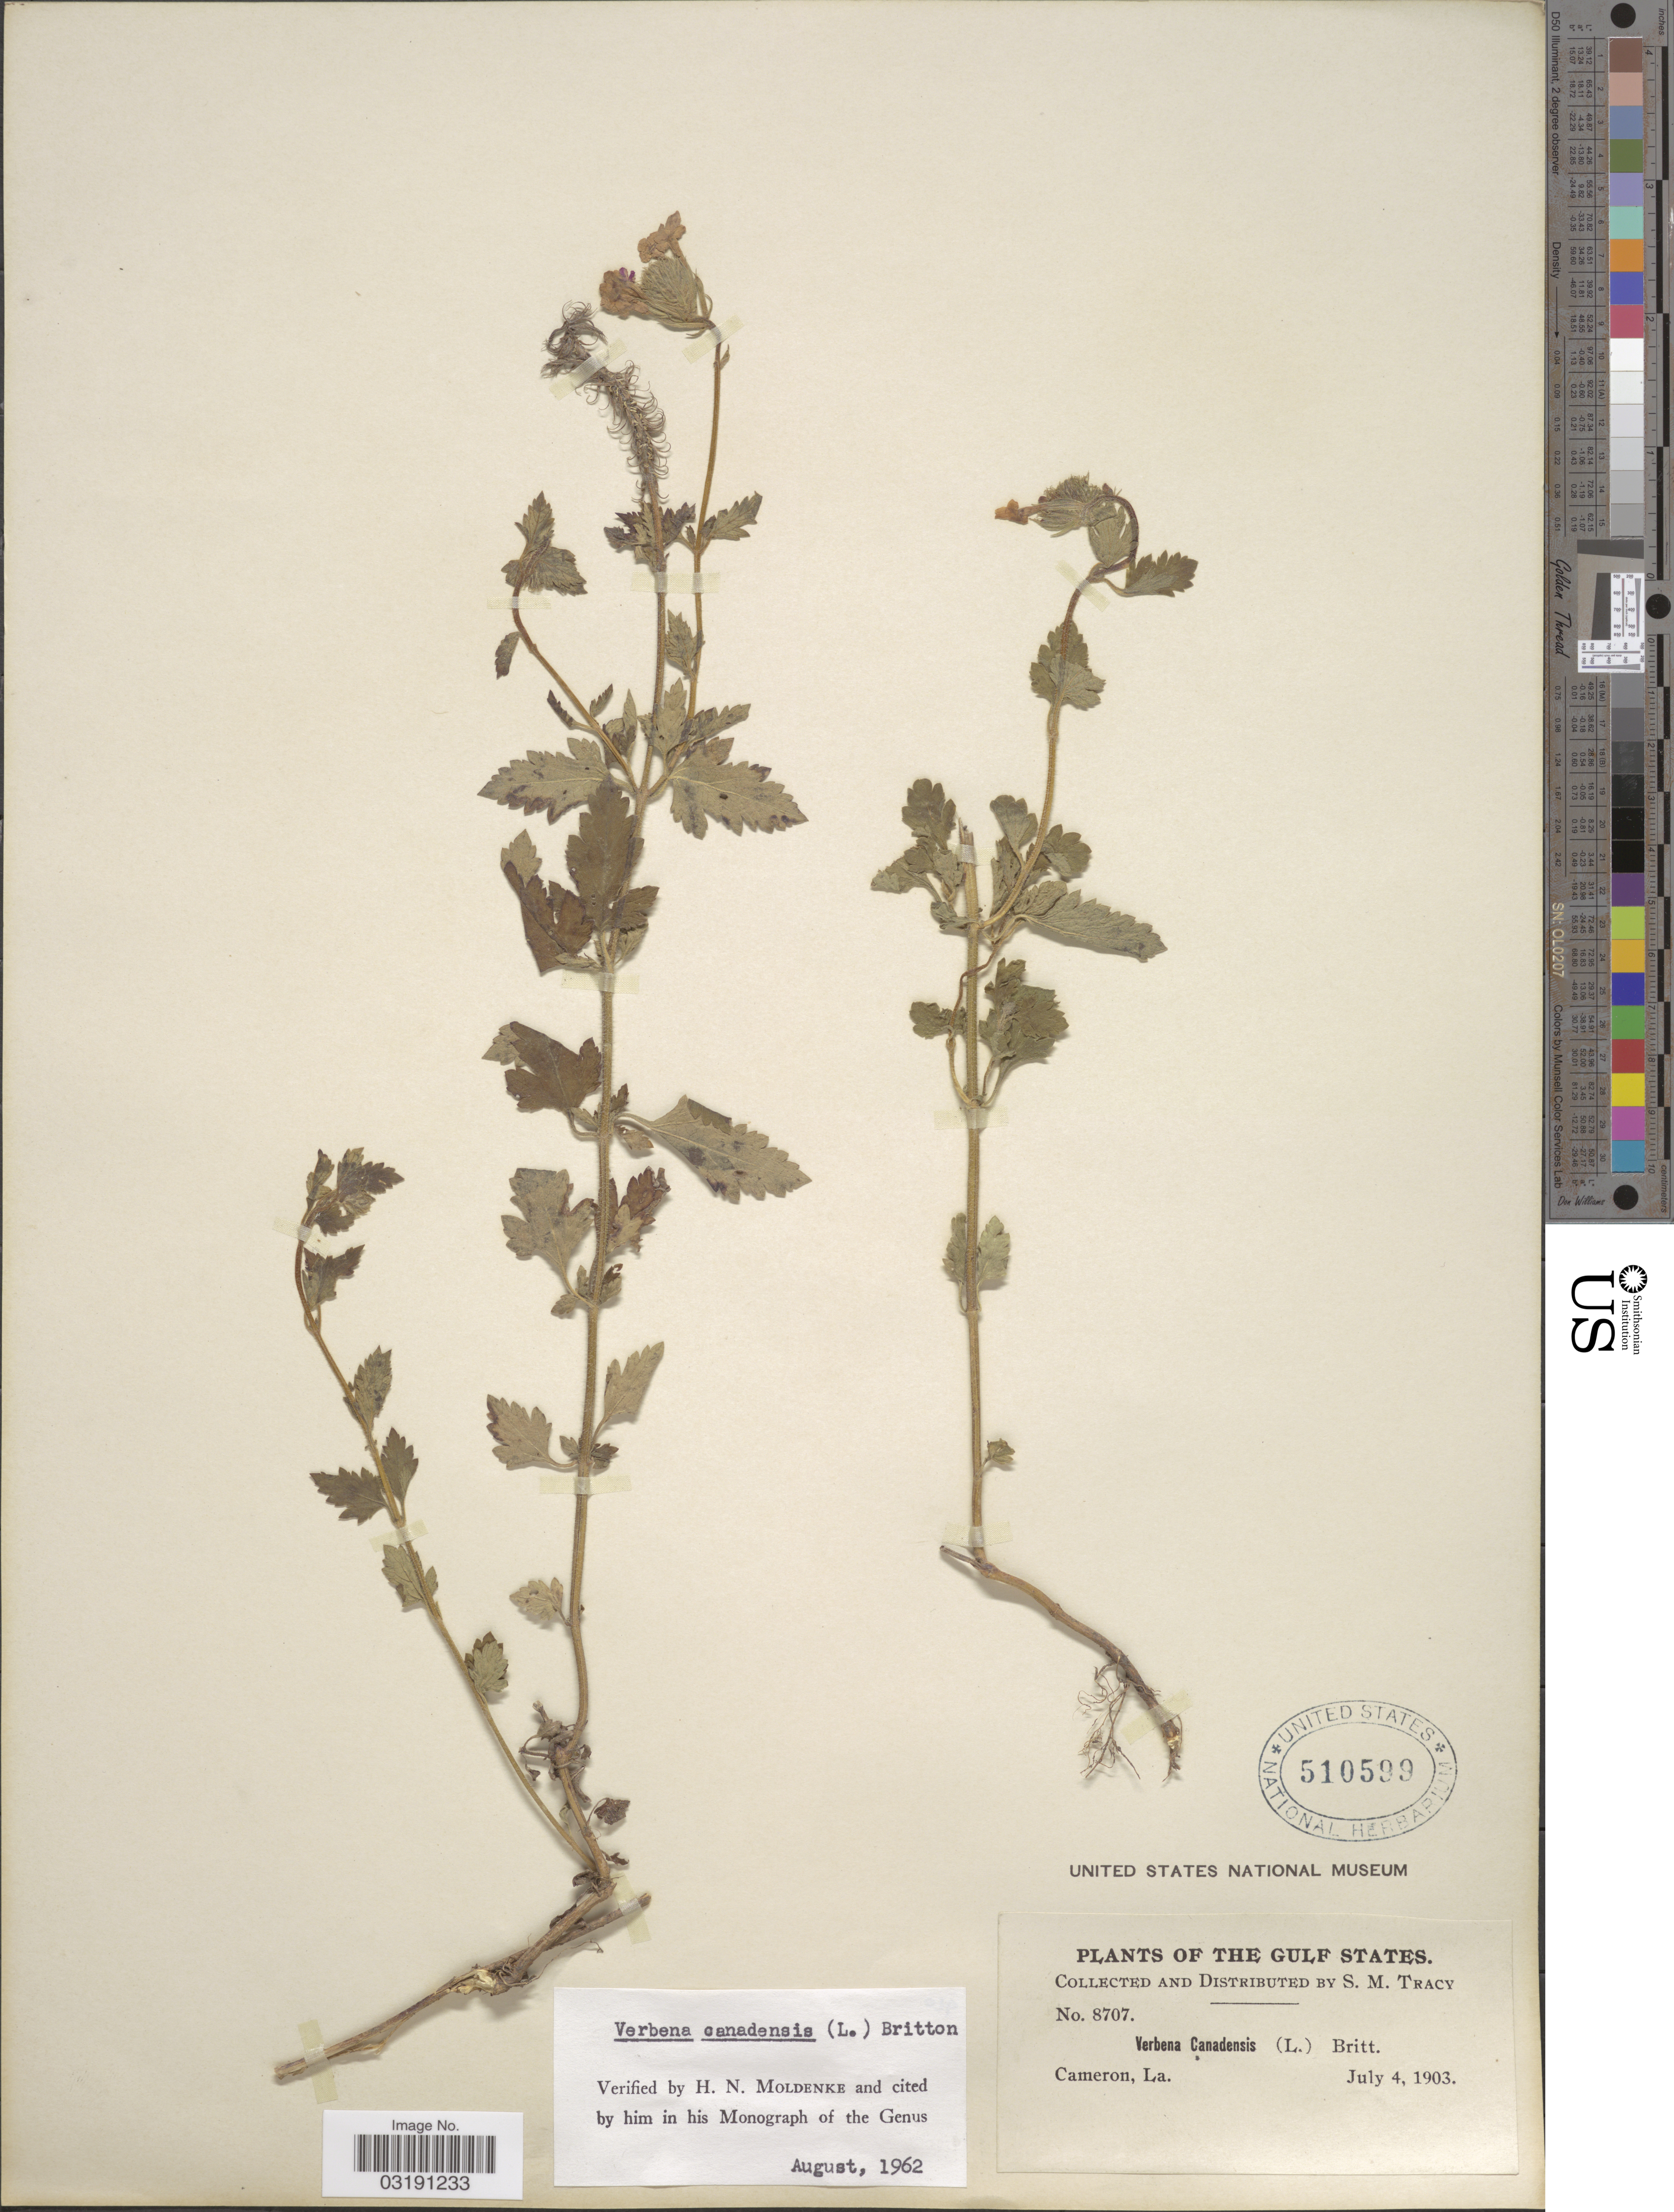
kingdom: Plantae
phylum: Tracheophyta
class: Magnoliopsida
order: Lamiales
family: Verbenaceae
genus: Verbena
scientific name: Verbena canadensis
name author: (L.) Britton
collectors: S. M. Tracy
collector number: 8707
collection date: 1903-07-04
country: United States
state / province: Louisiana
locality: The Gulf States. Cameron.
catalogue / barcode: US 510599